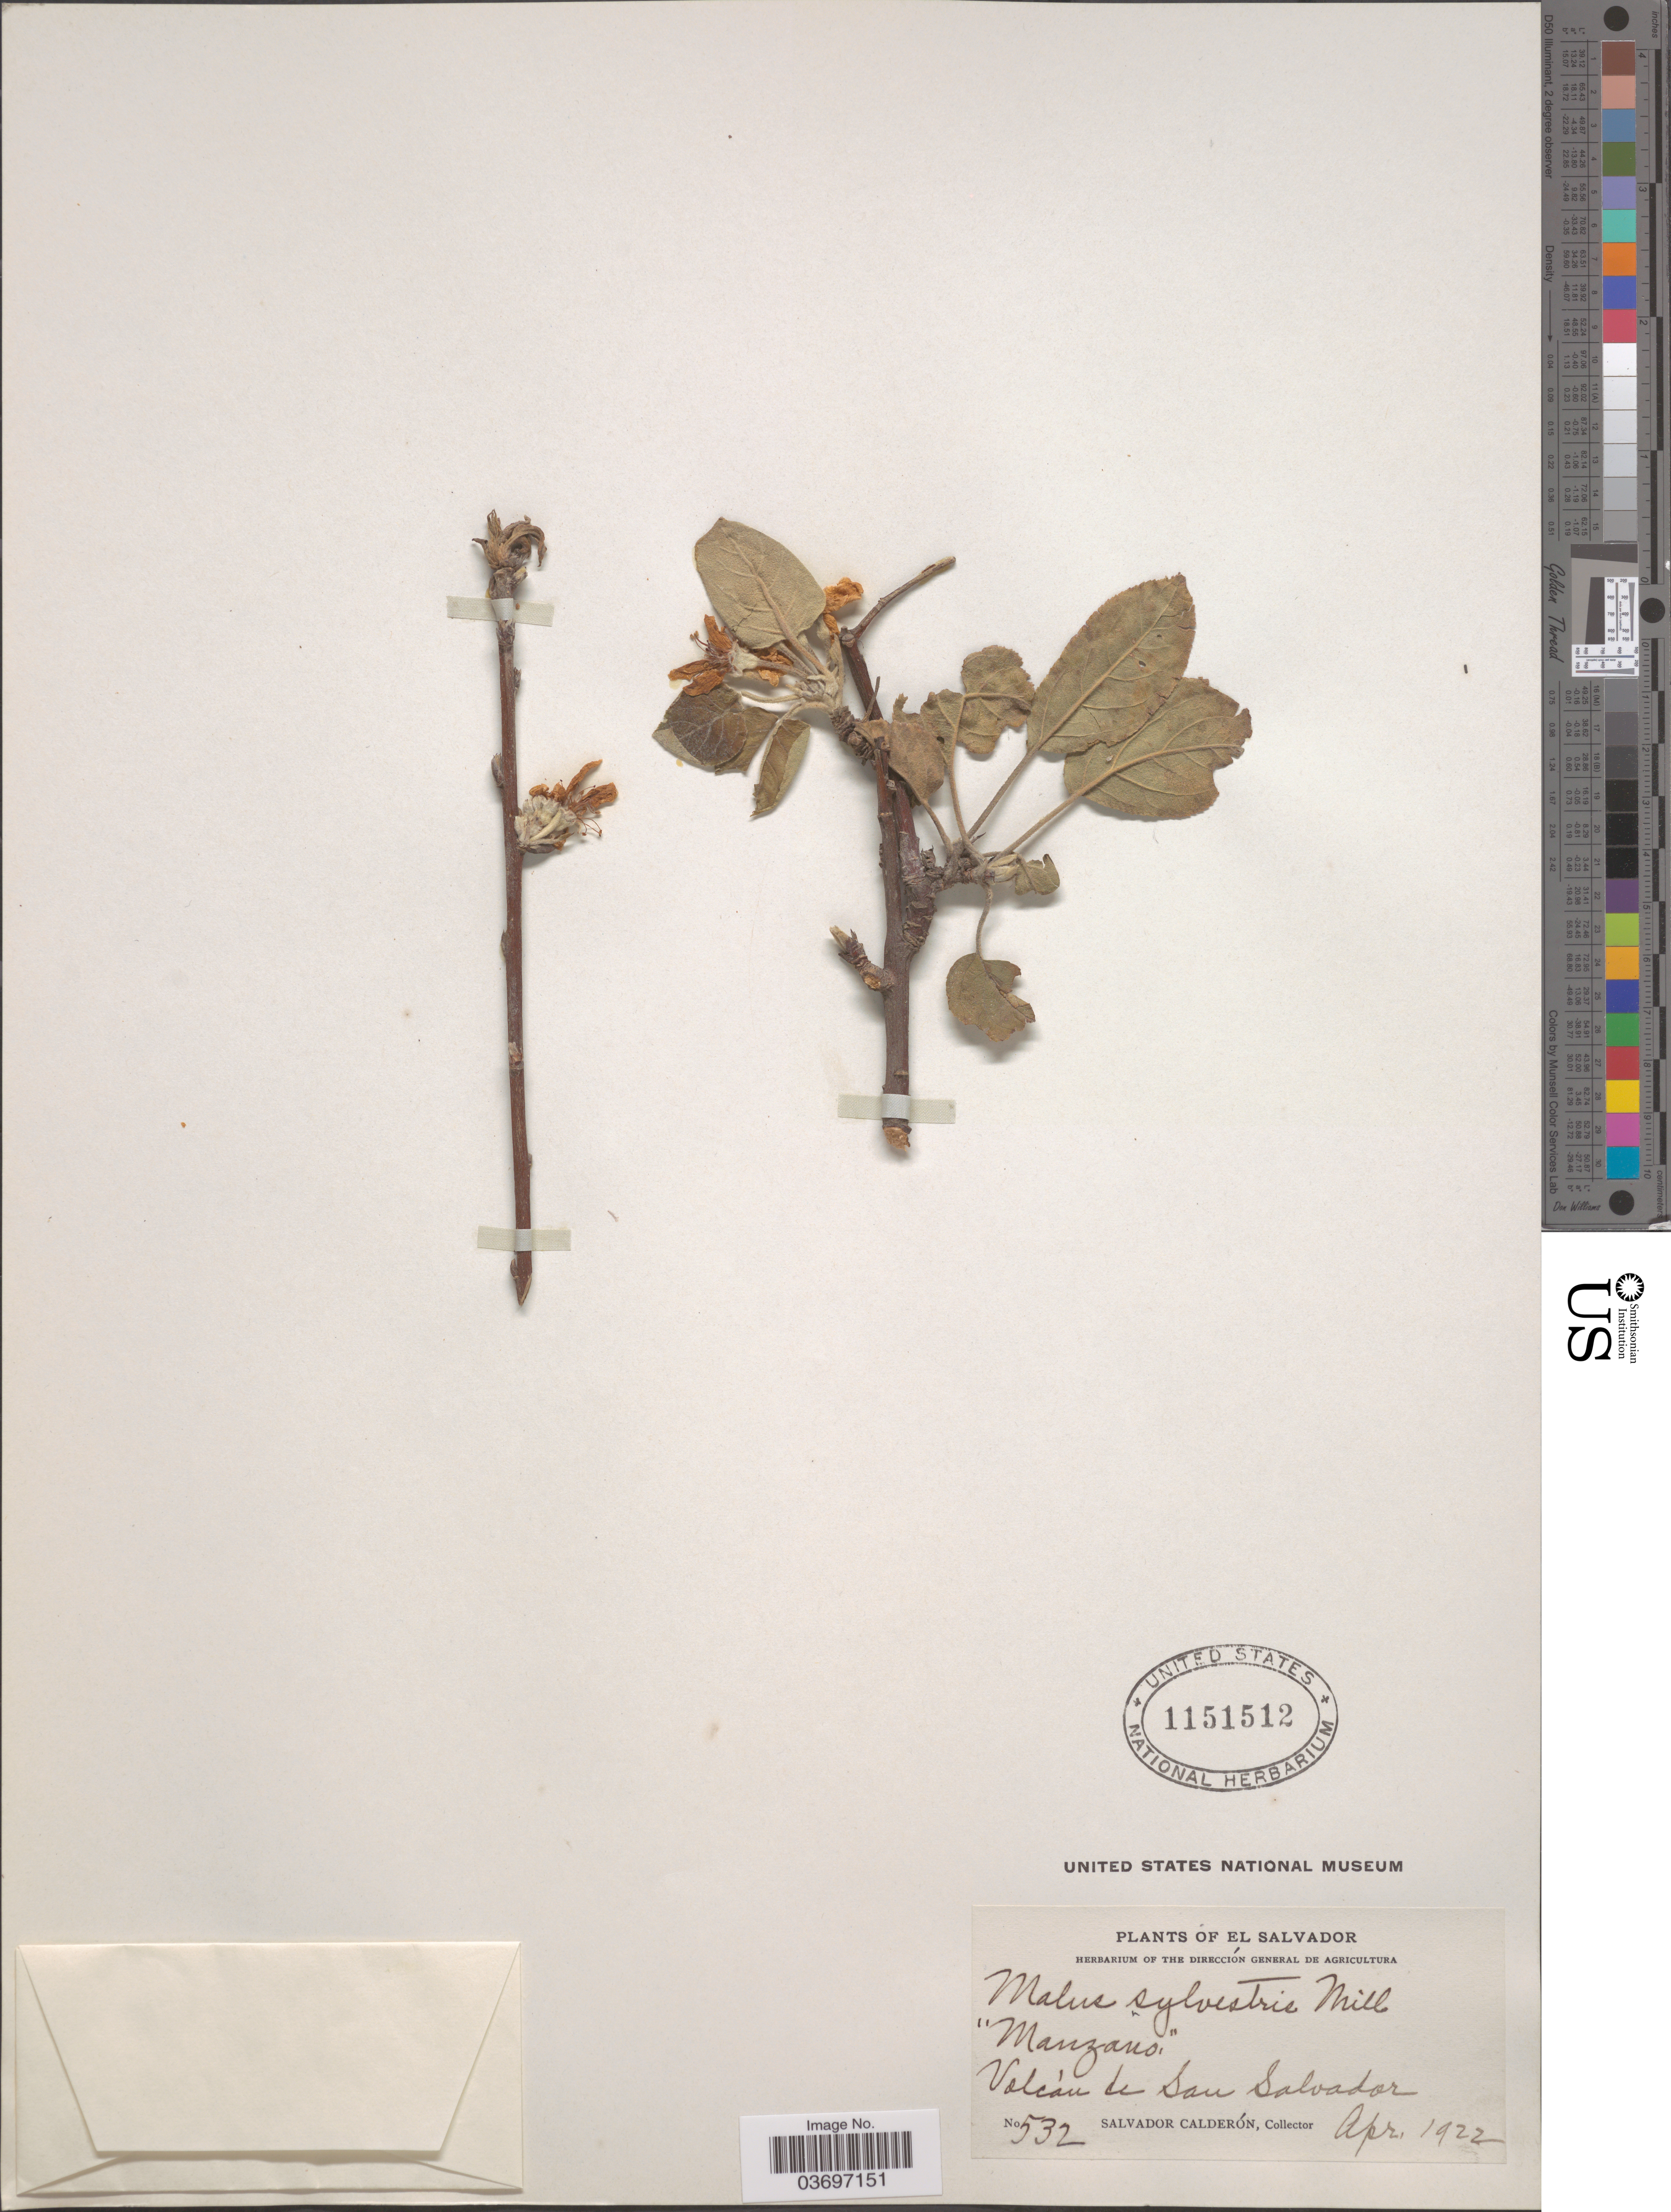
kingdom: Plantae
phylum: Tracheophyta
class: Magnoliopsida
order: Rosales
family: Rosaceae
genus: Malus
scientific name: Malus sylvestris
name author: (L.) Mill.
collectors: S. Calderón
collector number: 532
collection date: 1922-04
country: El Salvador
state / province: San Salvador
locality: Volcán de San Salvador.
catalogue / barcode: US 1151512